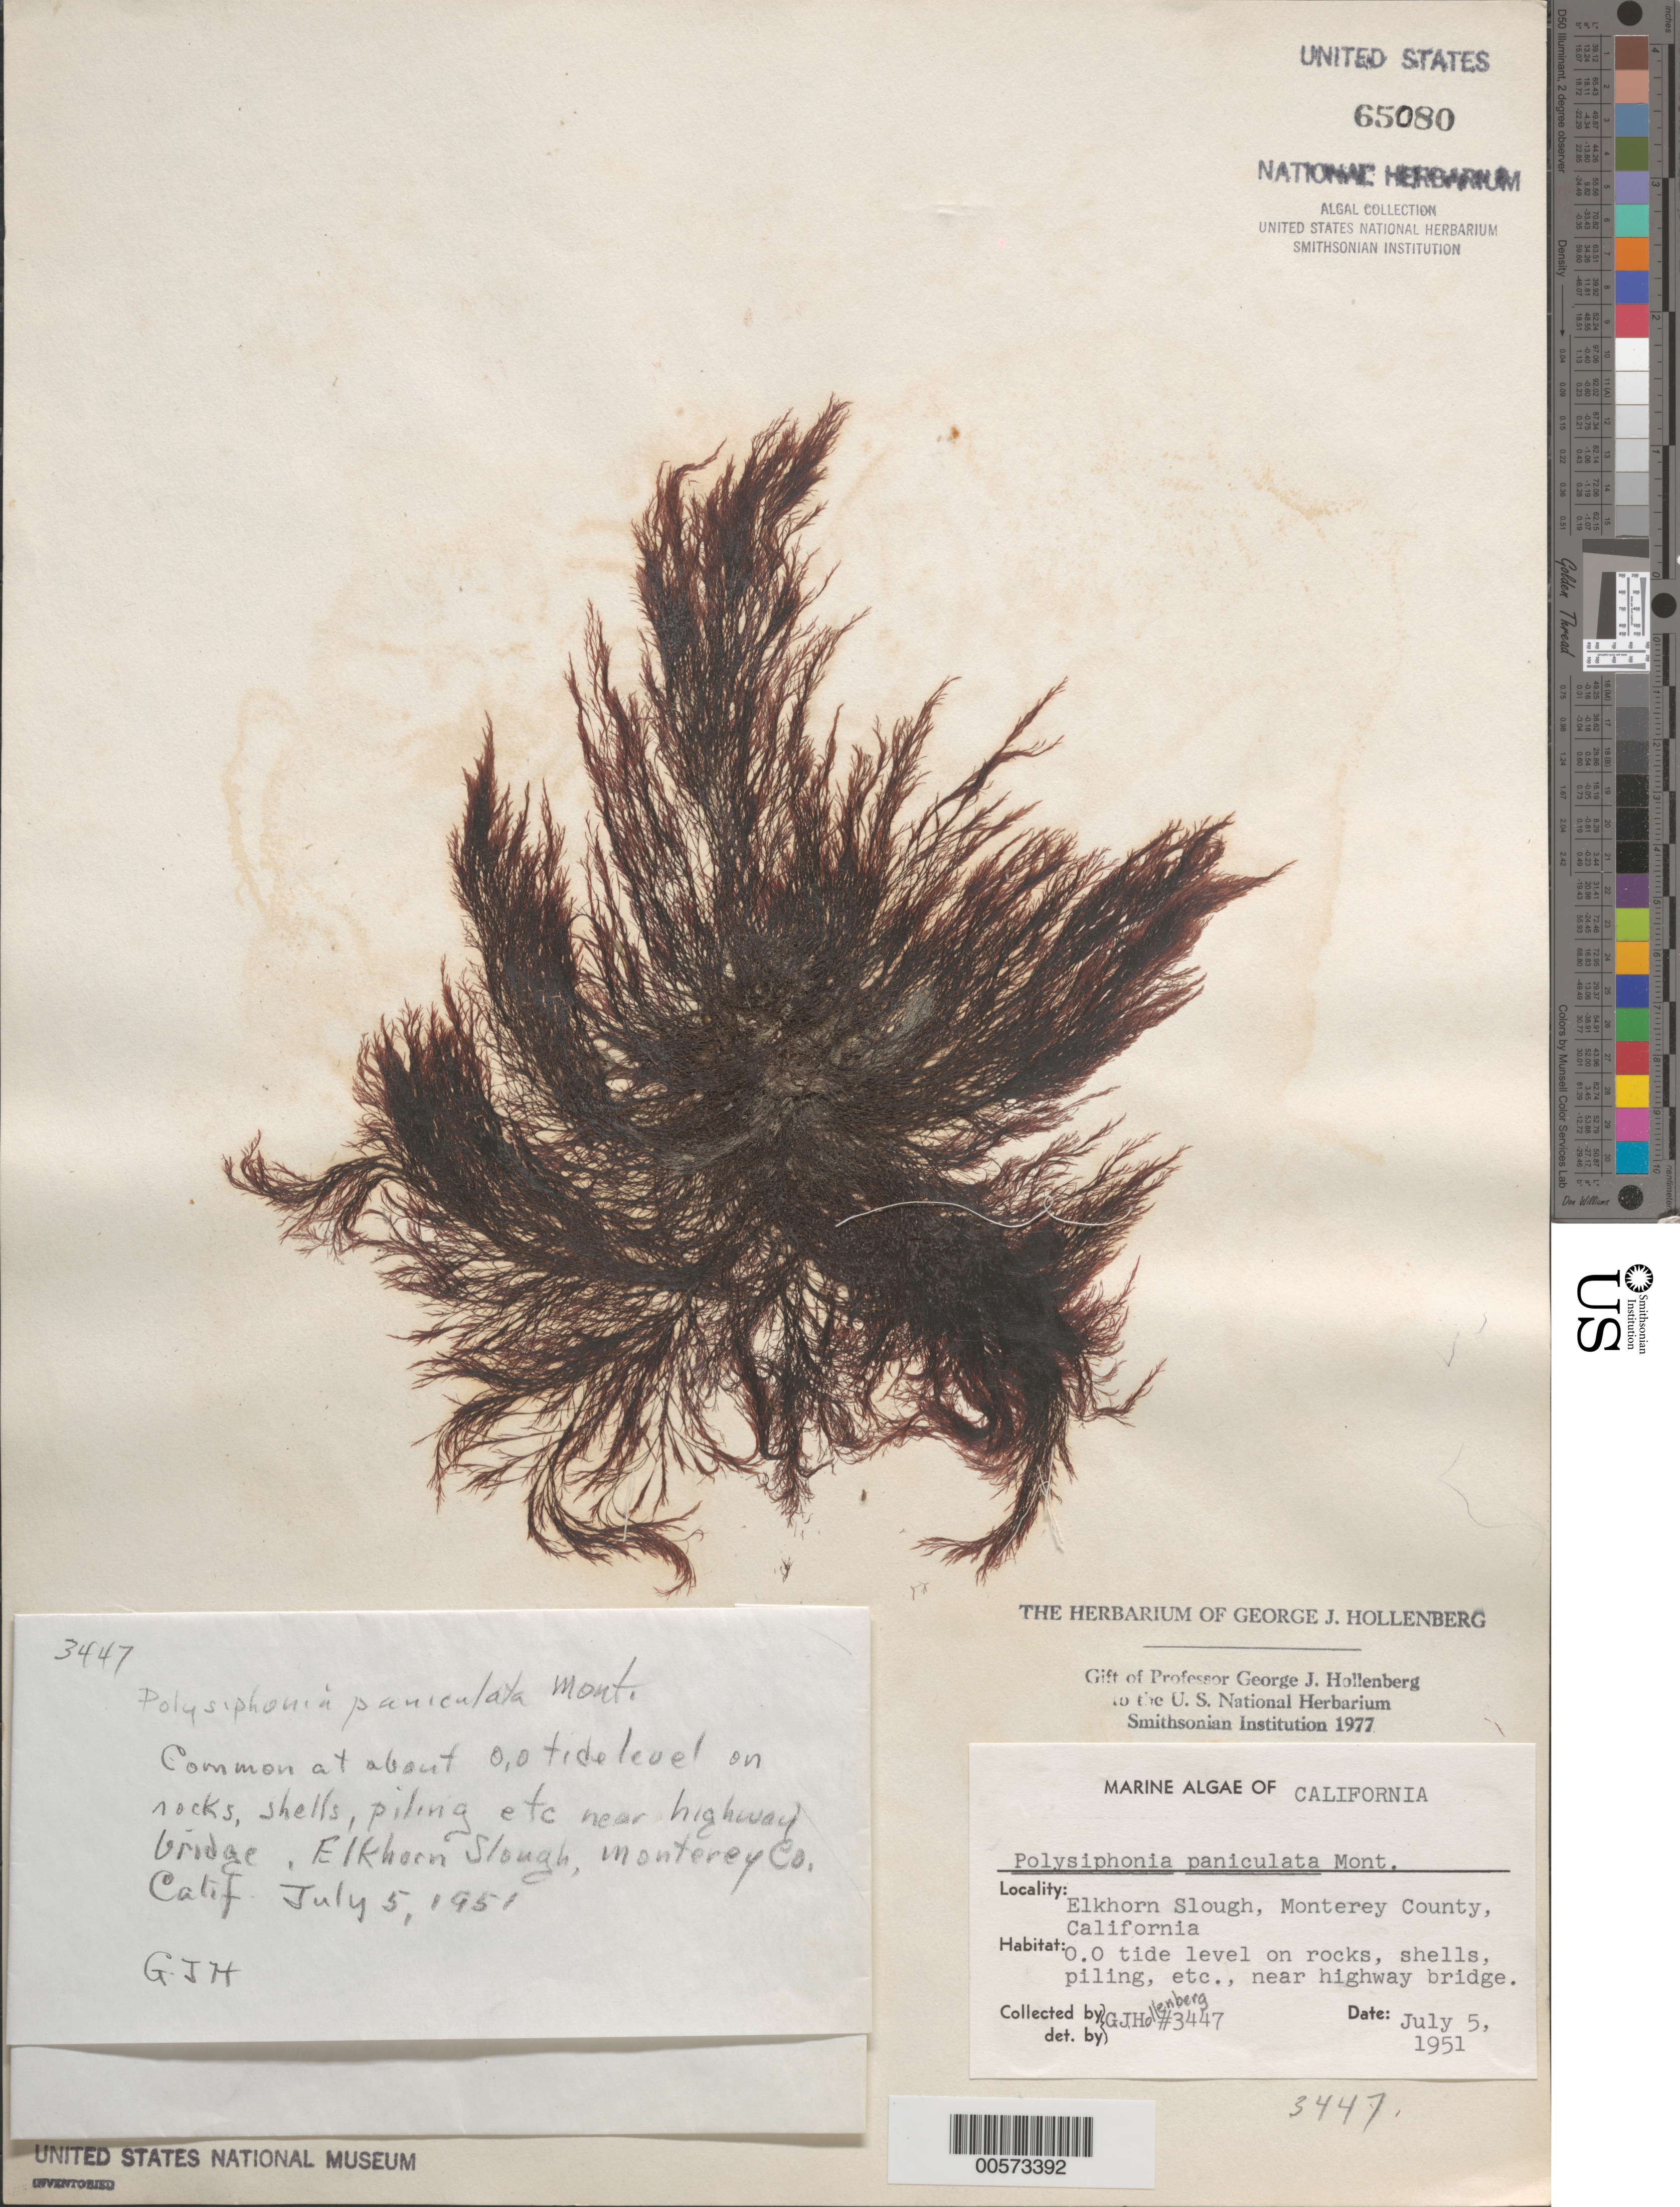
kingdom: Plantae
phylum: Rhodophyta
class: Florideophyceae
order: Ceramiales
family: Rhodomelaceae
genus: Eutrichosiphonia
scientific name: Eutrichosiphonia paniculata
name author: (Mont.) D.E.Bustamante & T.O. Cho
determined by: Algae name updating Project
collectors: G. Hollenberg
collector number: GJH 3447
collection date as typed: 05 Jul 1951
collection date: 1951-07-05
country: United States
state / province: California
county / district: Monterey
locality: Elkhorn Slough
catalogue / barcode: US 65080